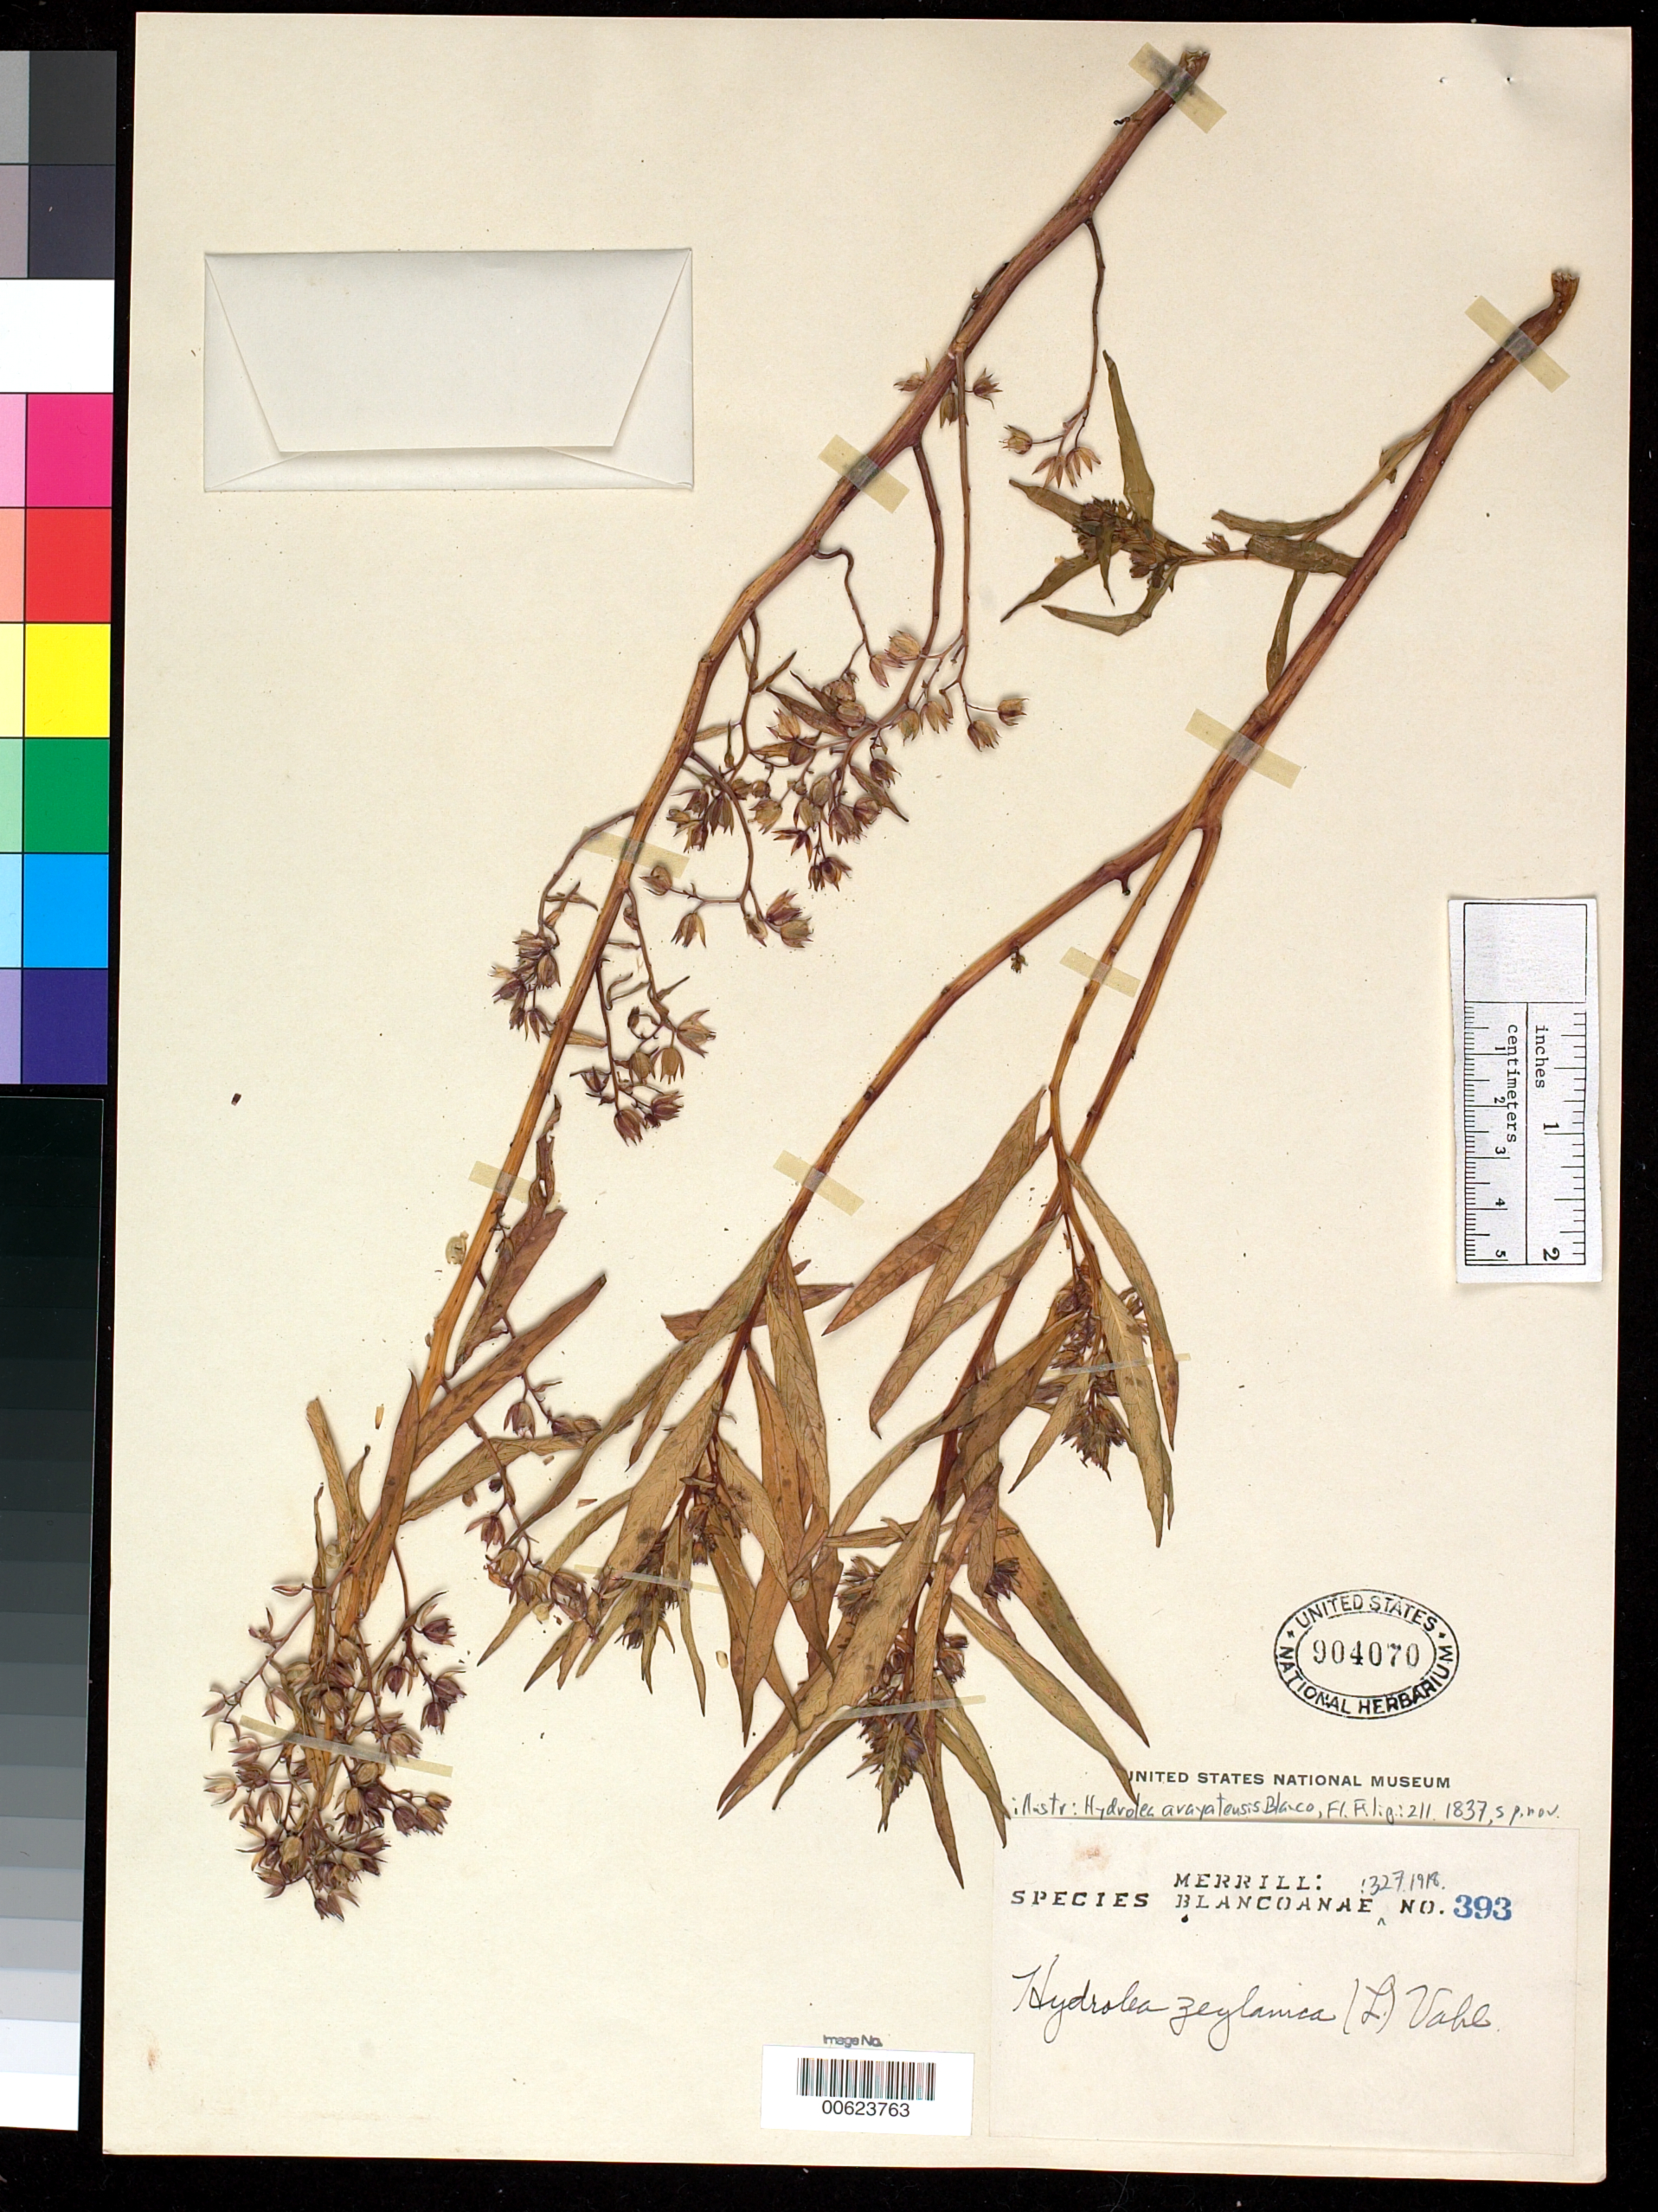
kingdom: Plantae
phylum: Tracheophyta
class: Magnoliopsida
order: Solanales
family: Hydroleaceae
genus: Hydrolea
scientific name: Hydrolea arayatensis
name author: Blanco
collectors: E. D. Merrill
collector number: Sp. Blancoan. 0393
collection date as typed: Oct 1914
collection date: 1914-10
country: Philippines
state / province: Central Luzon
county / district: Bulacan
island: Luzon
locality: Obando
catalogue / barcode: US 904070